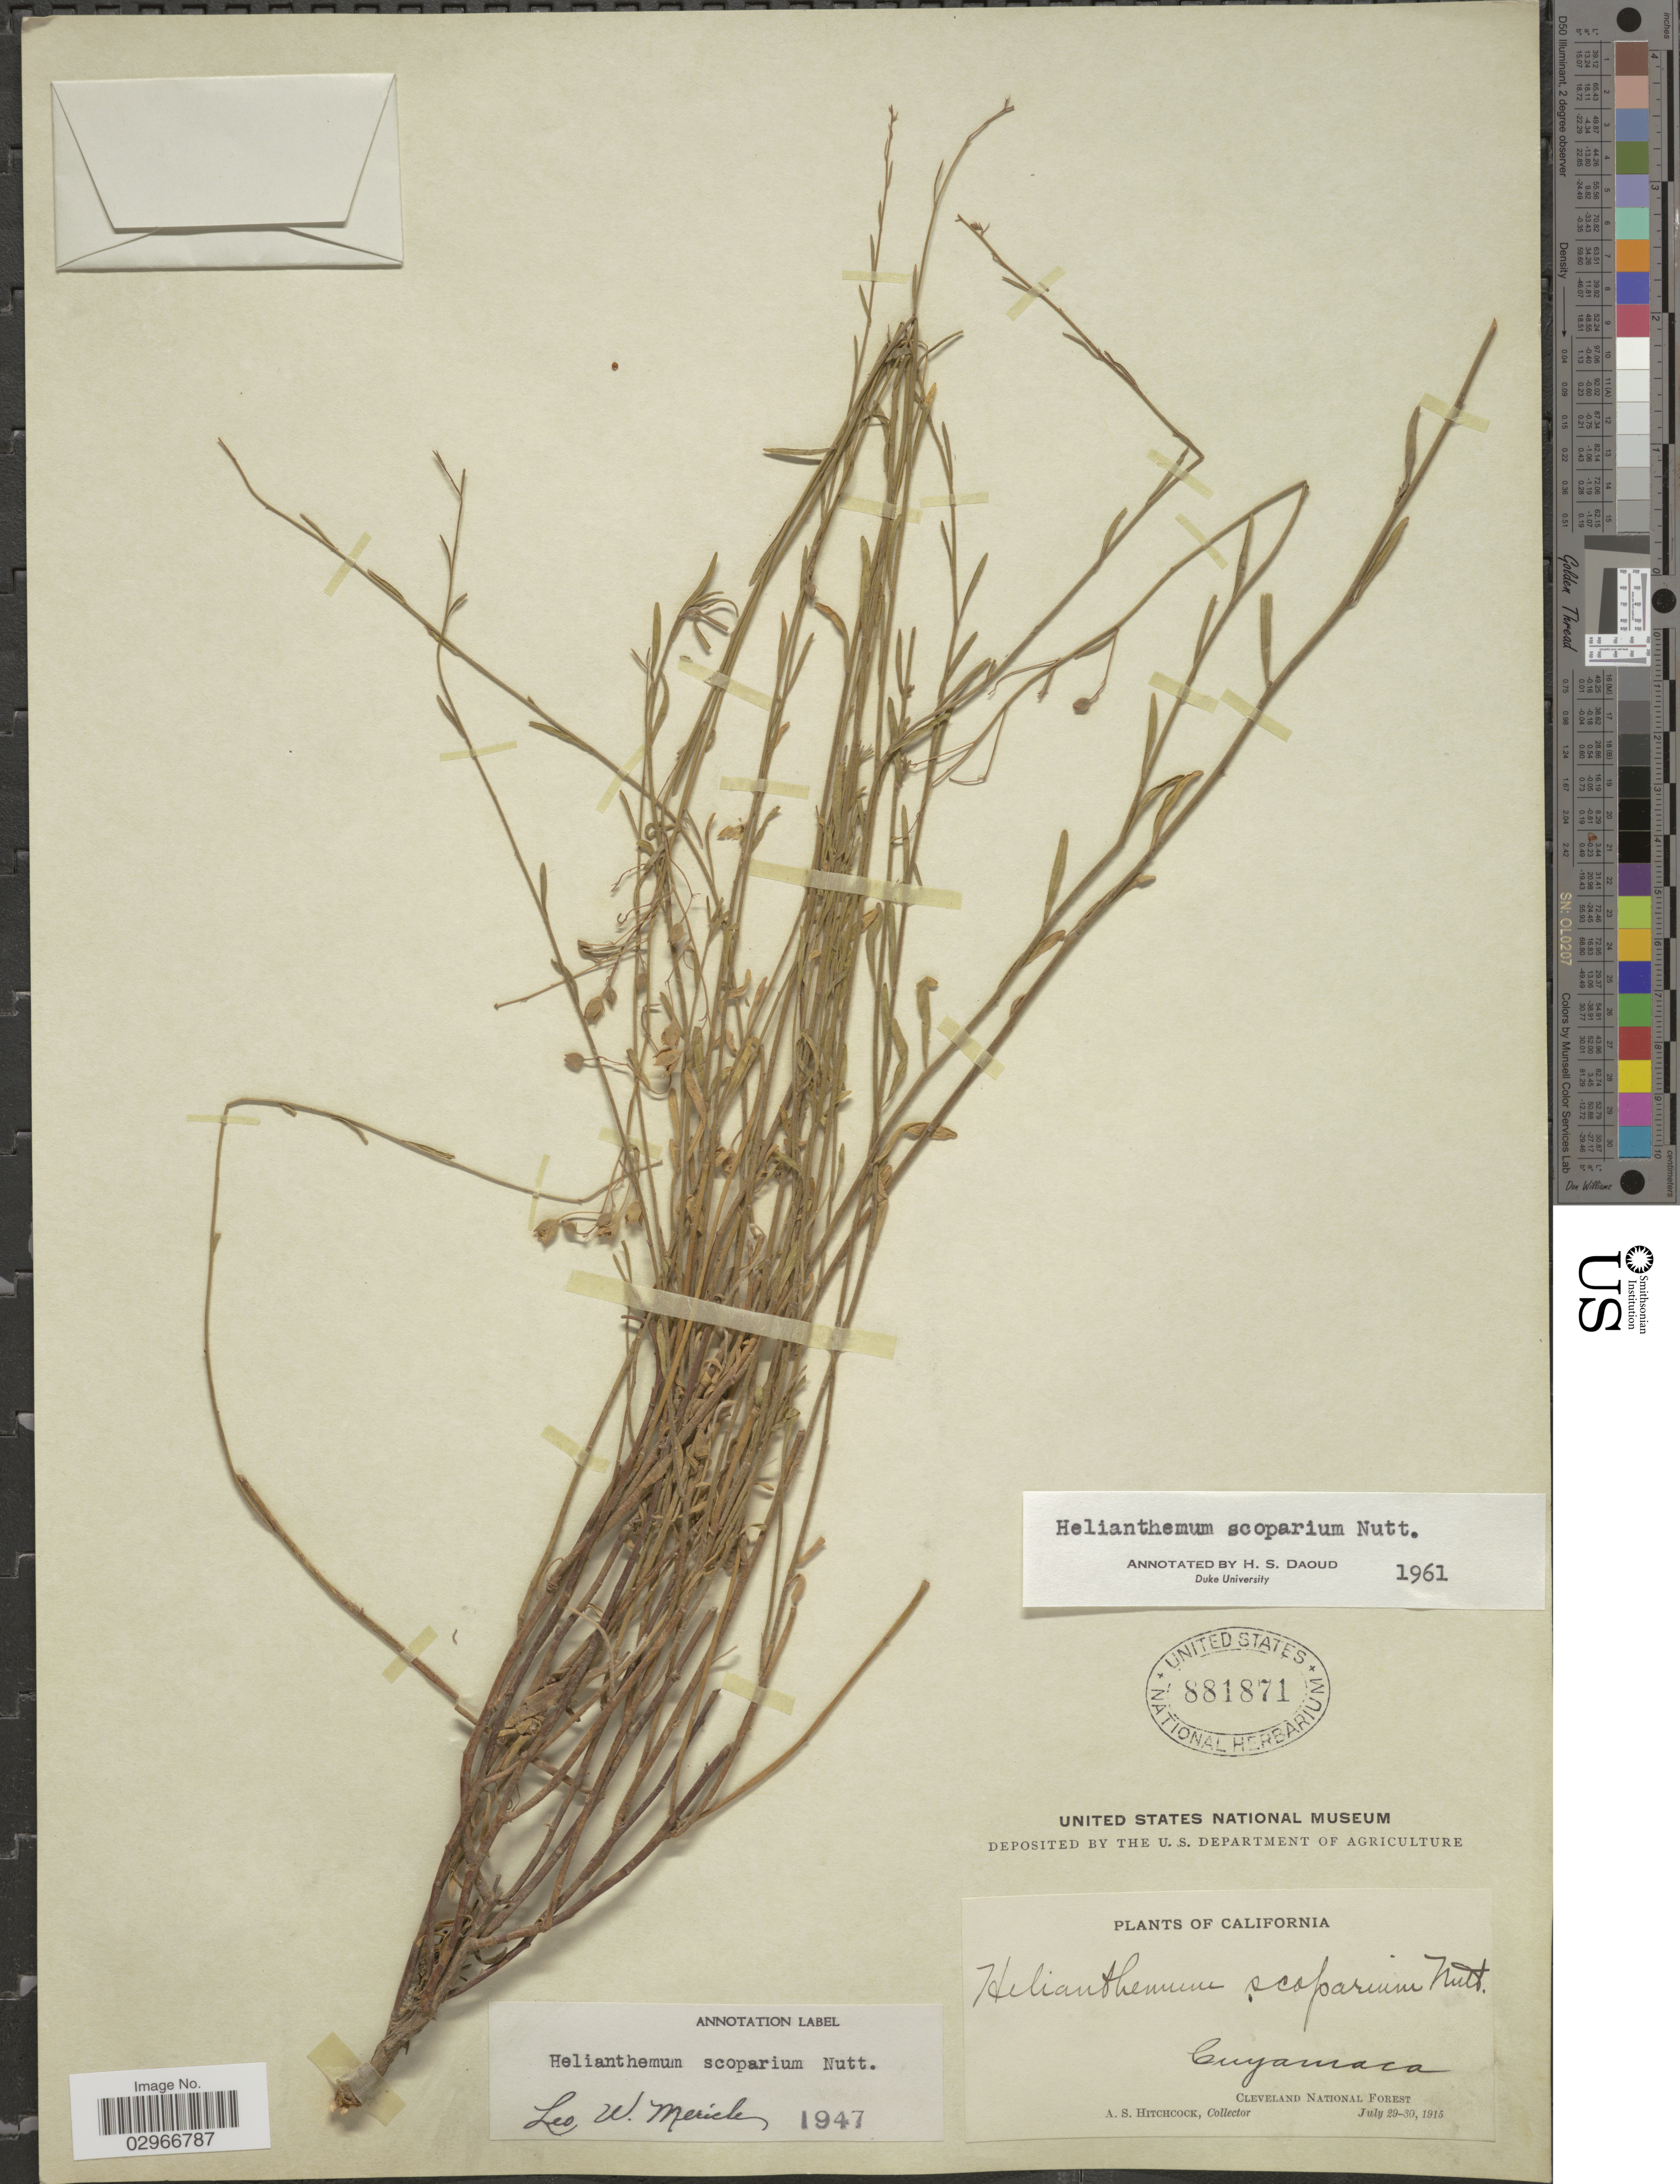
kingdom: Plantae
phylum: Tracheophyta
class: Magnoliopsida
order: Malvales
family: Cistaceae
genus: Helianthemum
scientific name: Helianthemum scoparium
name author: Nutt. ex Torr. & A. Gray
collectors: A. S. Hitchcock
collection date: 1915-07-29/1915-07-30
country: United States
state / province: California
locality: Cuyamaca, Cleveland National Forest.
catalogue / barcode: US 881871